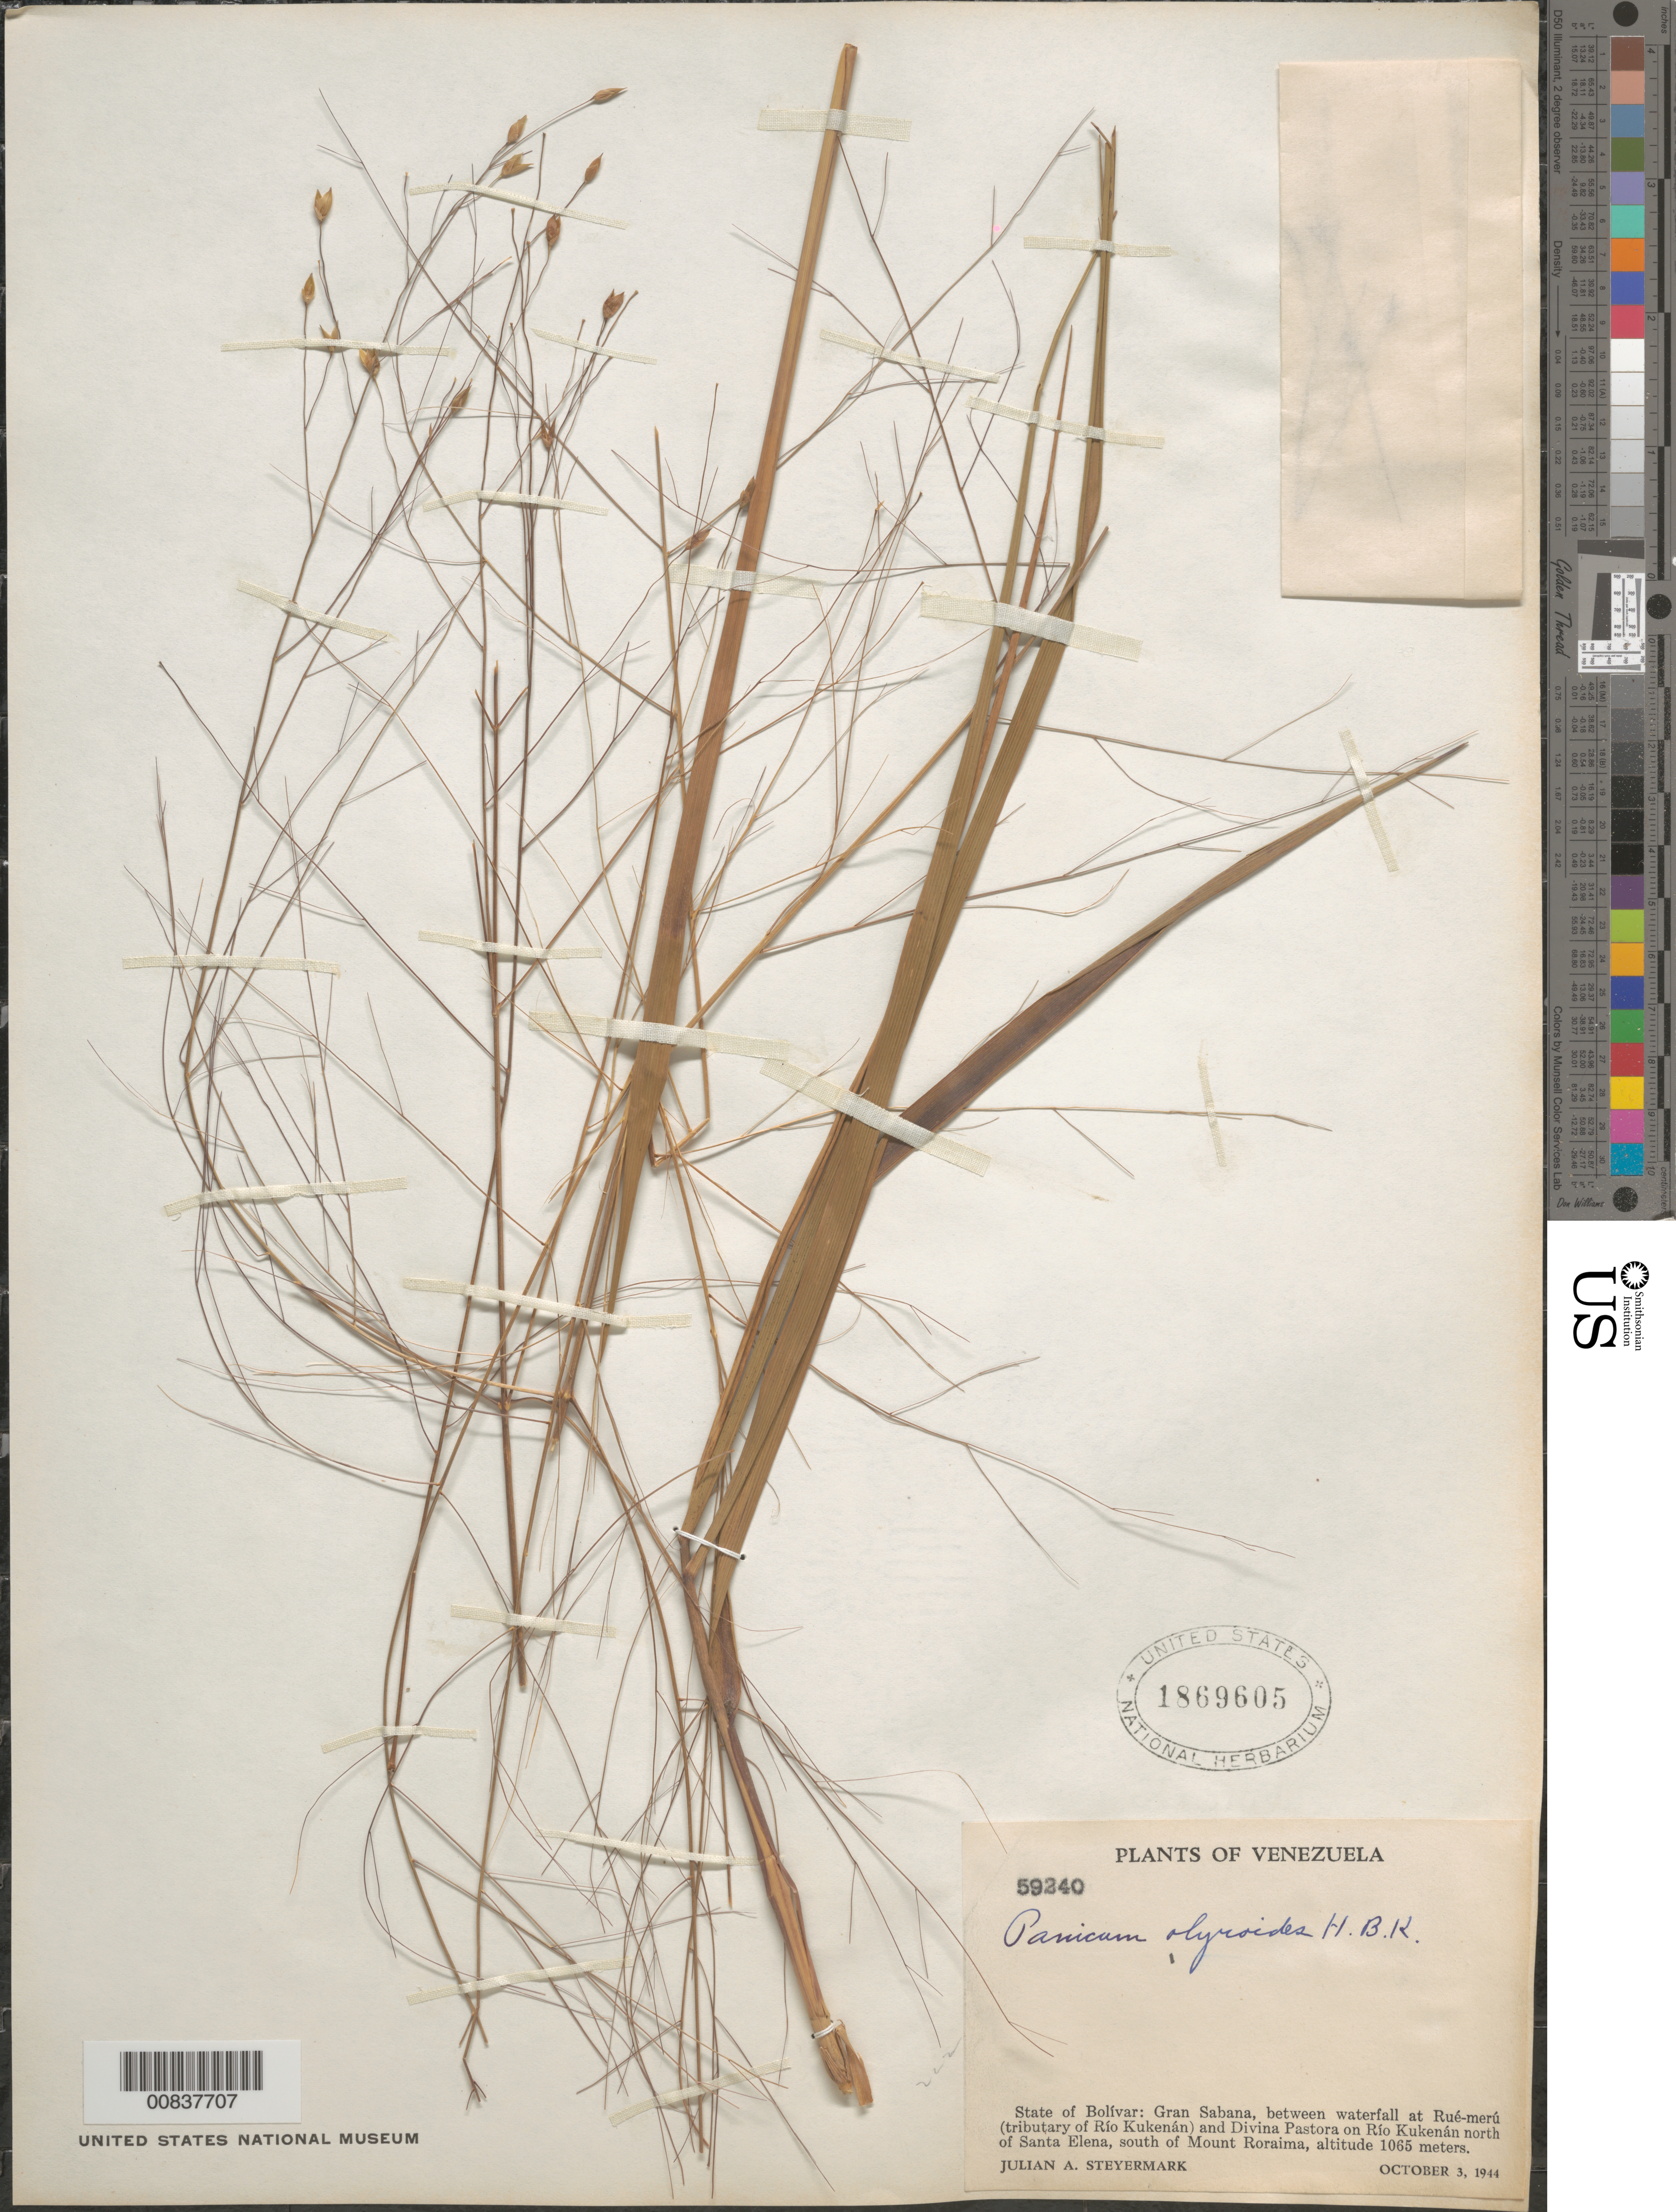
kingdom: Plantae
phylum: Tracheophyta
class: Liliopsida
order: Poales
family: Poaceae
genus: Panicum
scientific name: Panicum olyroides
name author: Kunth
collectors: J. Steyermark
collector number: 59240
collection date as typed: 3-Oct-44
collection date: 1944-10-03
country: Venezuela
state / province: Bolívar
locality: Gran Sabana, between waterfall at Rué-merú (trib of Río Kukenán) and Divina Pastora on Río Kukenán, north of Santa Elena, south of Mount Roraima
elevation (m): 1065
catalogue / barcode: US 1869605